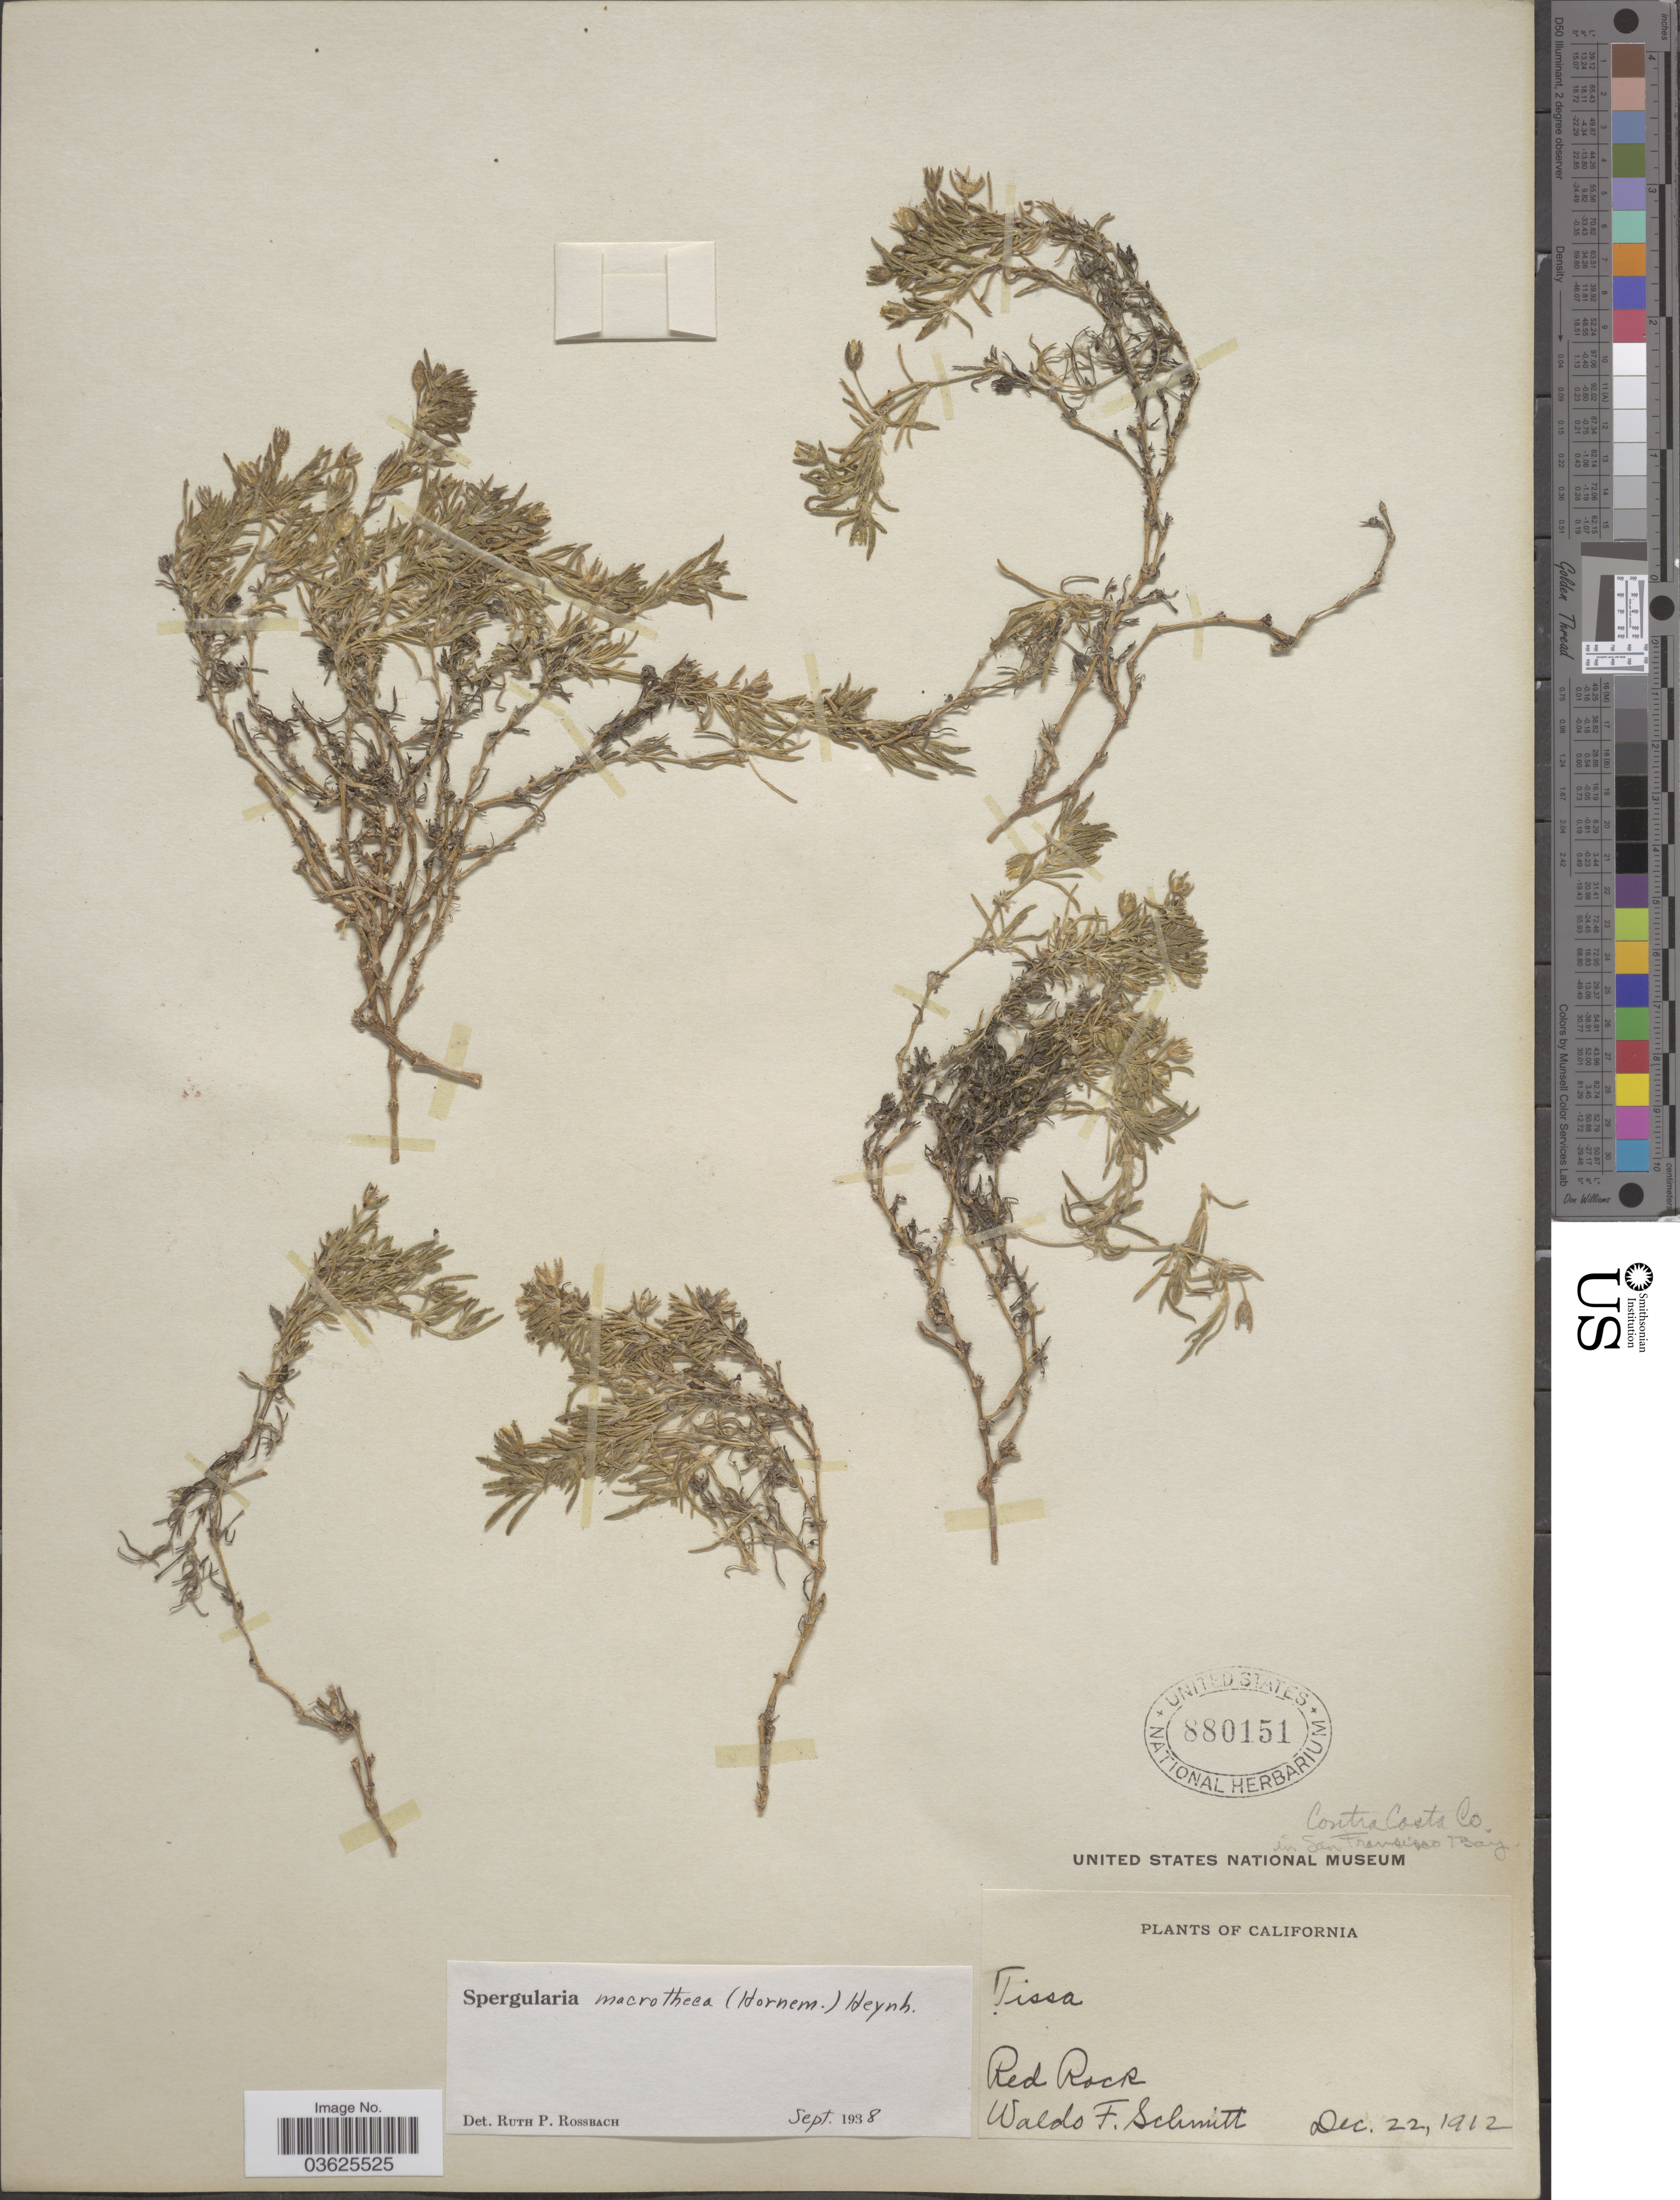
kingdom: Plantae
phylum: Tracheophyta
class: Magnoliopsida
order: Caryophyllales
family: Caryophyllaceae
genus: Spergularia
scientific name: Spergularia macrotheca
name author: (Hornem.) Heynh.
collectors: W. F. Schmitt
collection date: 1912-12-22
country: United States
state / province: California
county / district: San Francisco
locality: Red Rock. Contra Costa Co. in San Francisco Bay.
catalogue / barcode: US 880151